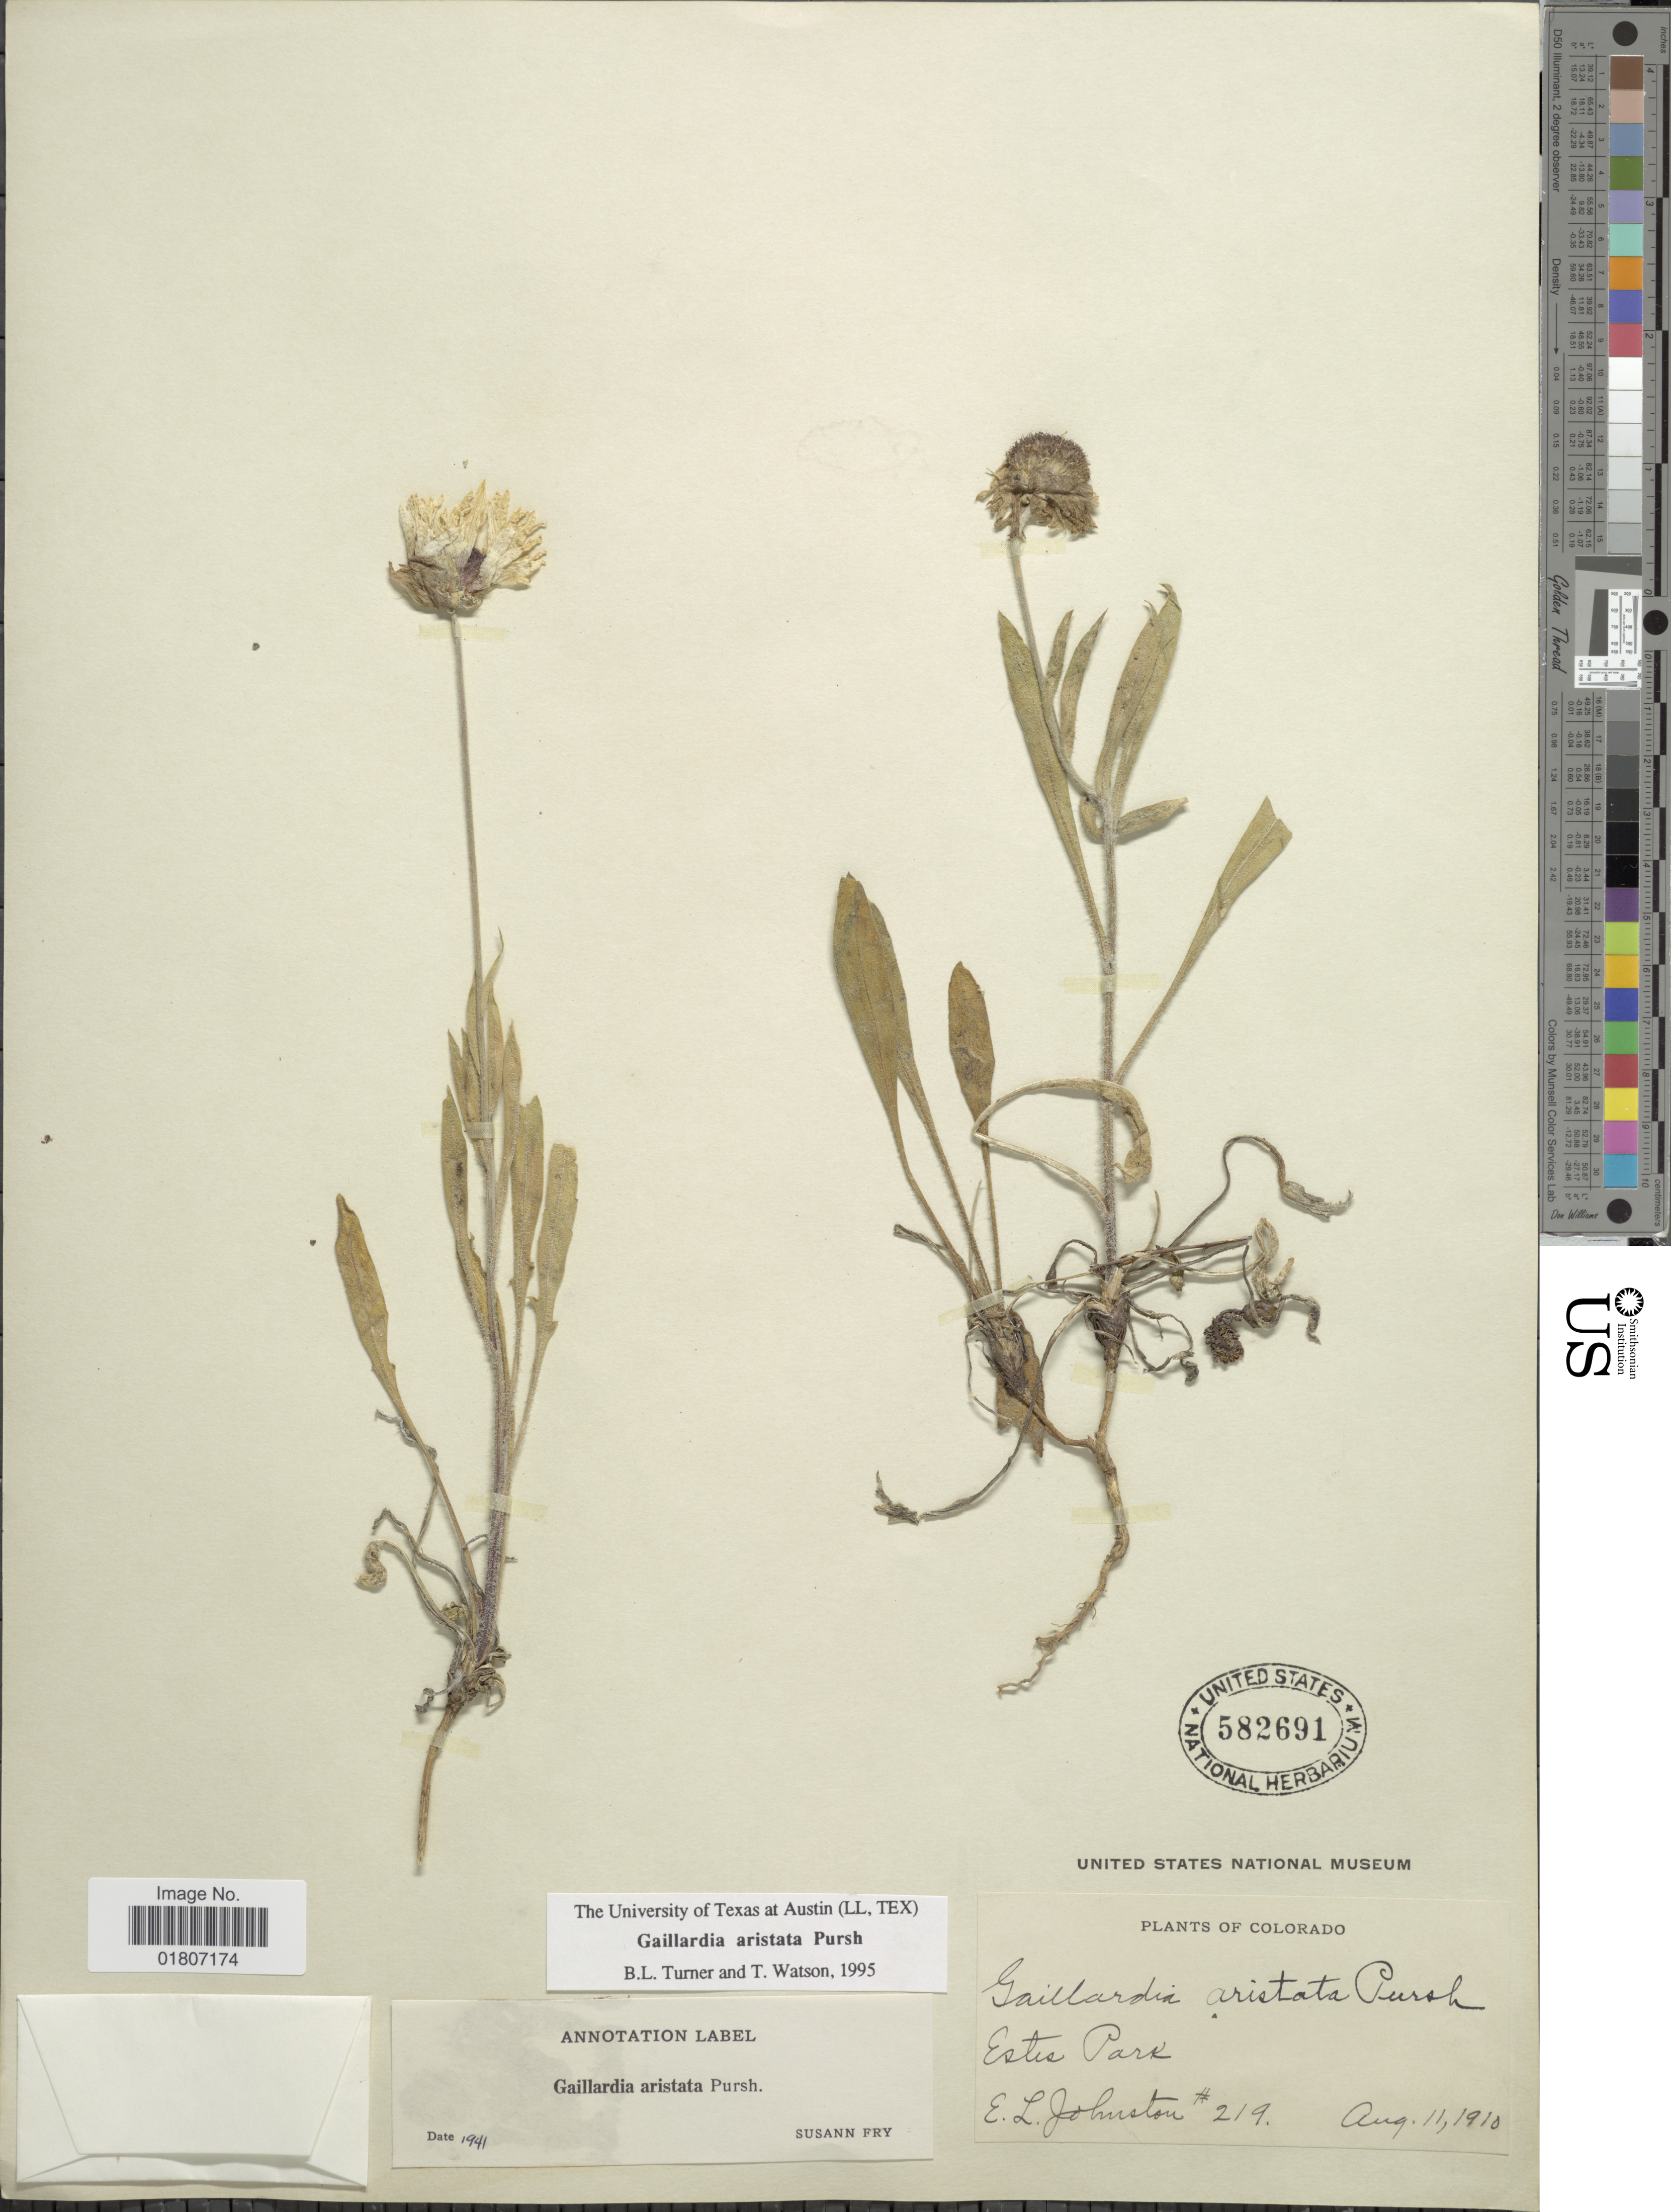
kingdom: Plantae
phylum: Tracheophyta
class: Magnoliopsida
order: Asterales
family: Asteraceae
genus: Gaillardia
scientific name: Gaillardia aristata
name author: Pursh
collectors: E. L. Johnston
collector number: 219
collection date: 1910-08-11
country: United States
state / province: Colorado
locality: Estes Park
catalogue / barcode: US 582691